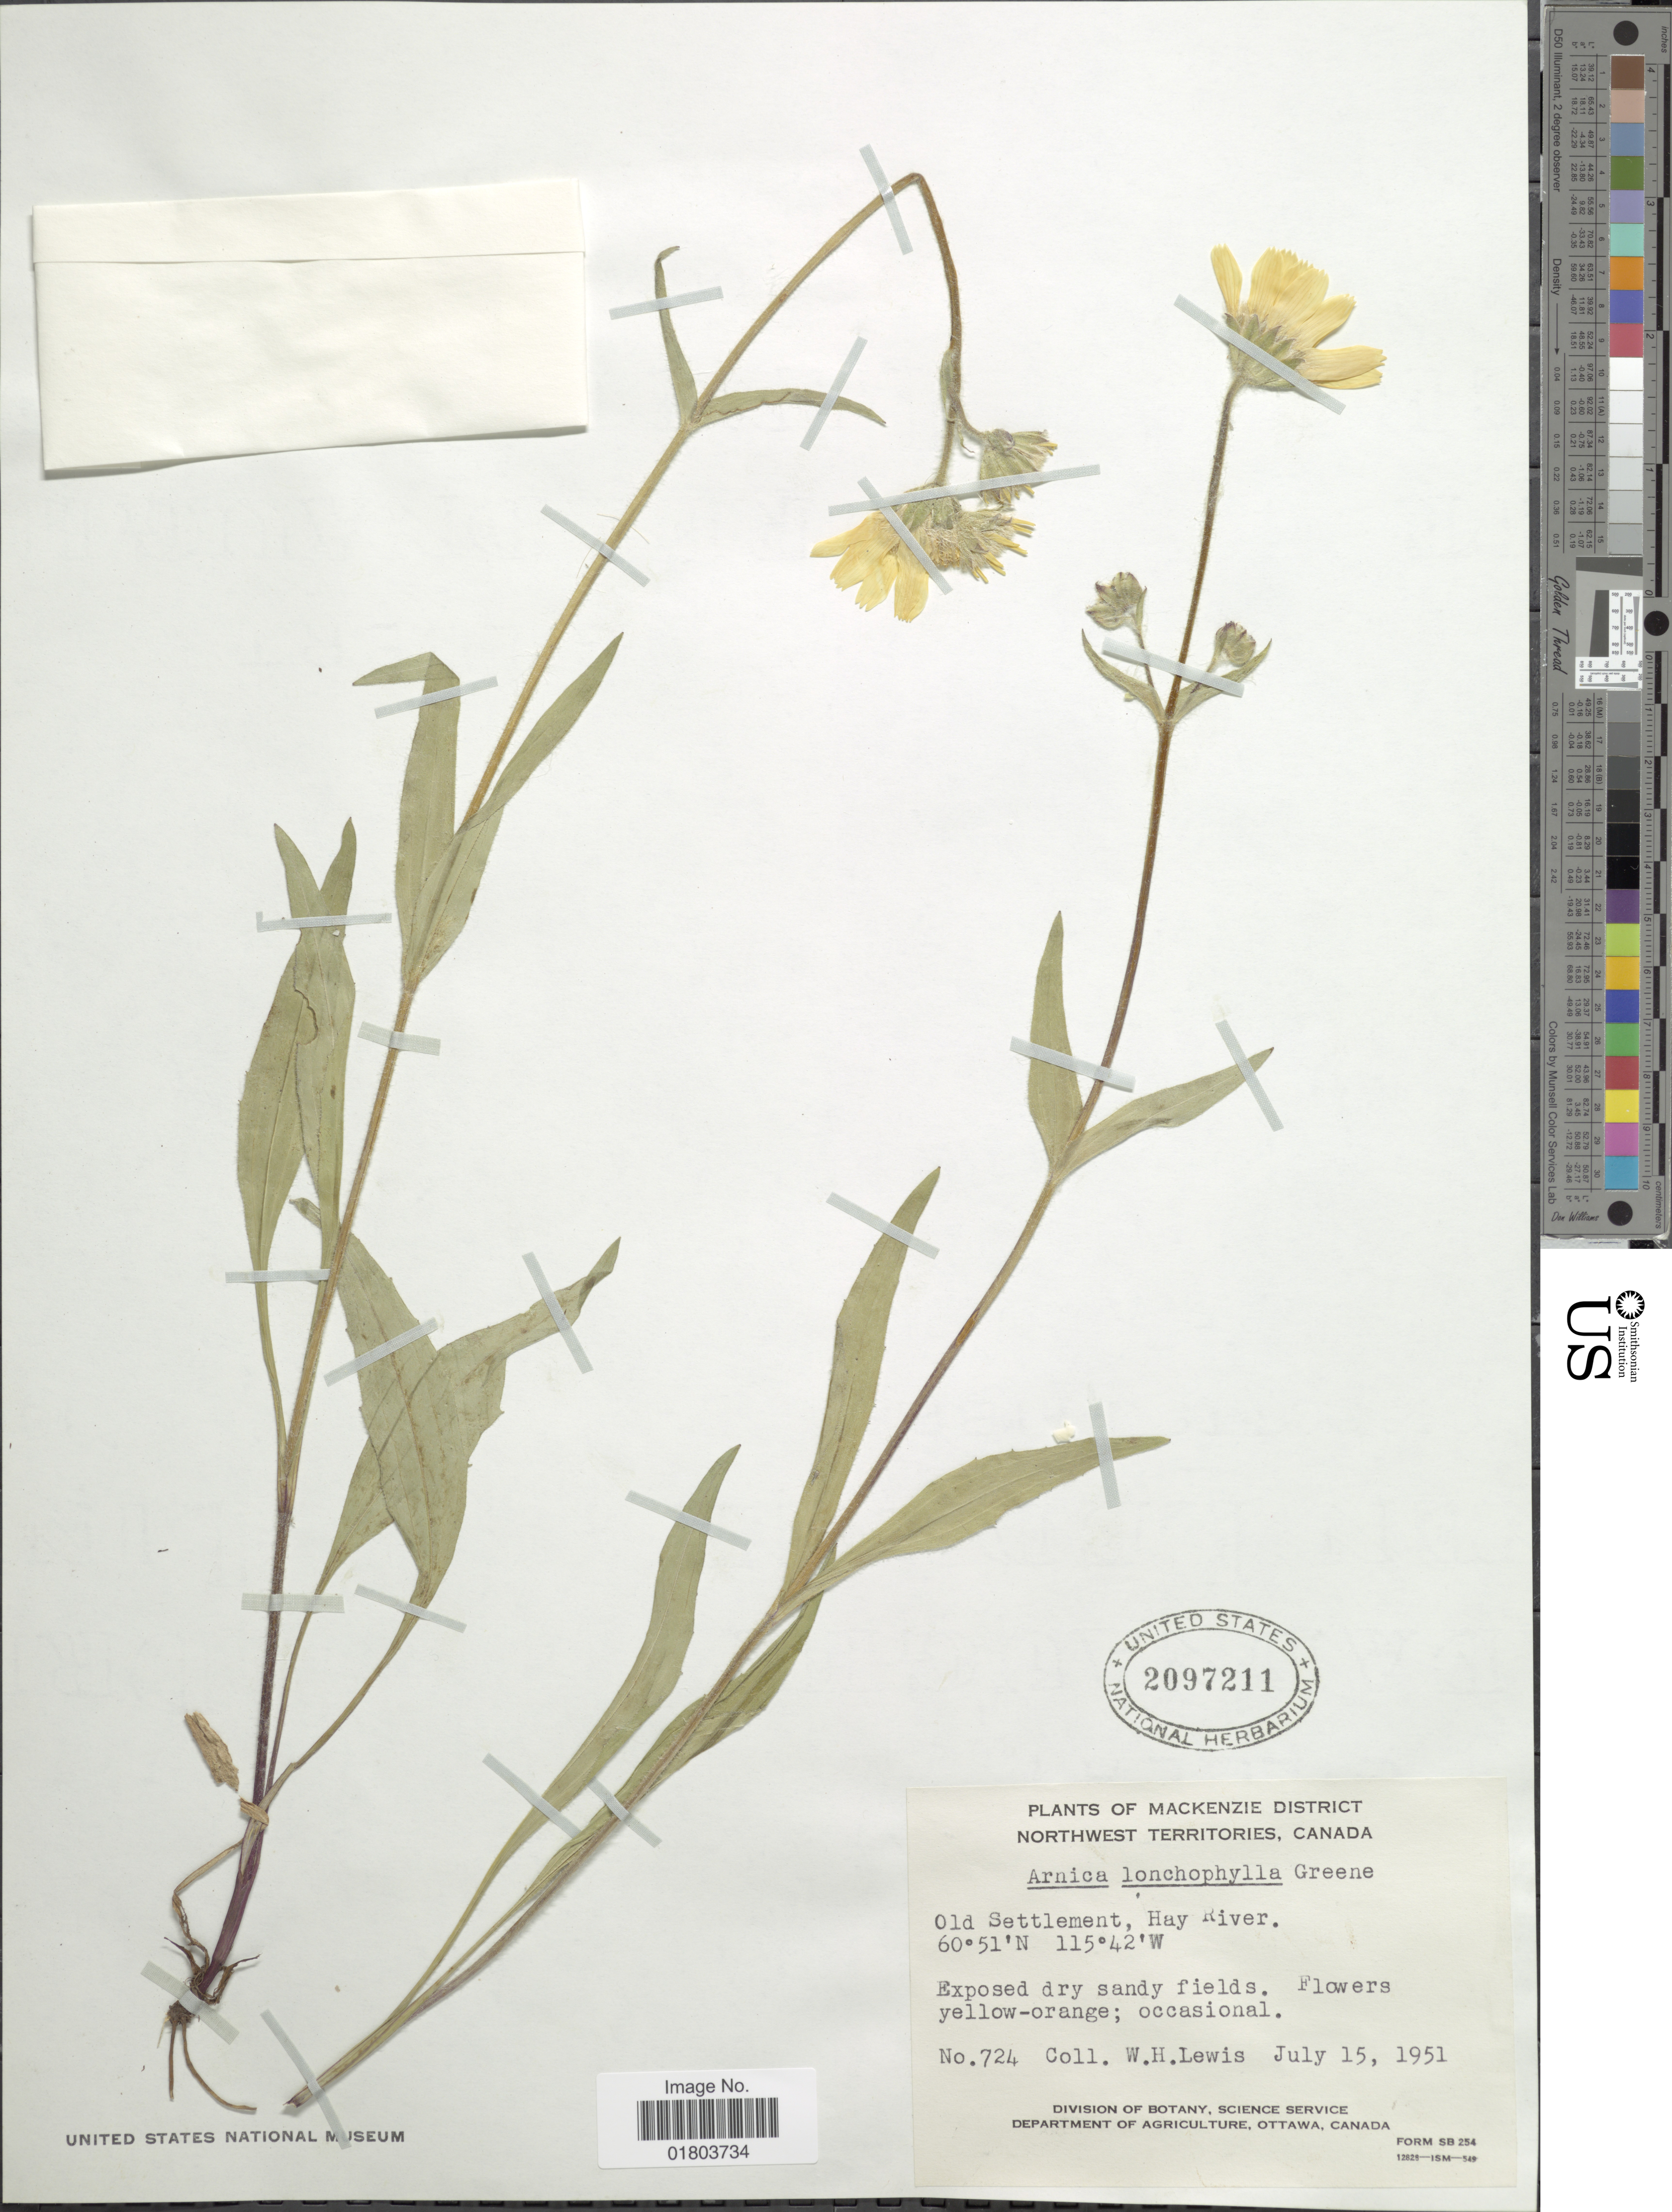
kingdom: Plantae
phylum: Tracheophyta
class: Magnoliopsida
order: Asterales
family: Asteraceae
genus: Arnica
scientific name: Arnica lonchophylla subsp. genuina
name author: Maguire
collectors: W. H. Lewis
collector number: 724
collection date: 1951-07-15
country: Canada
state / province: Northwest Territories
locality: Mackenzie District, Old Settlement, Hay River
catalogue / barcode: US 2097211